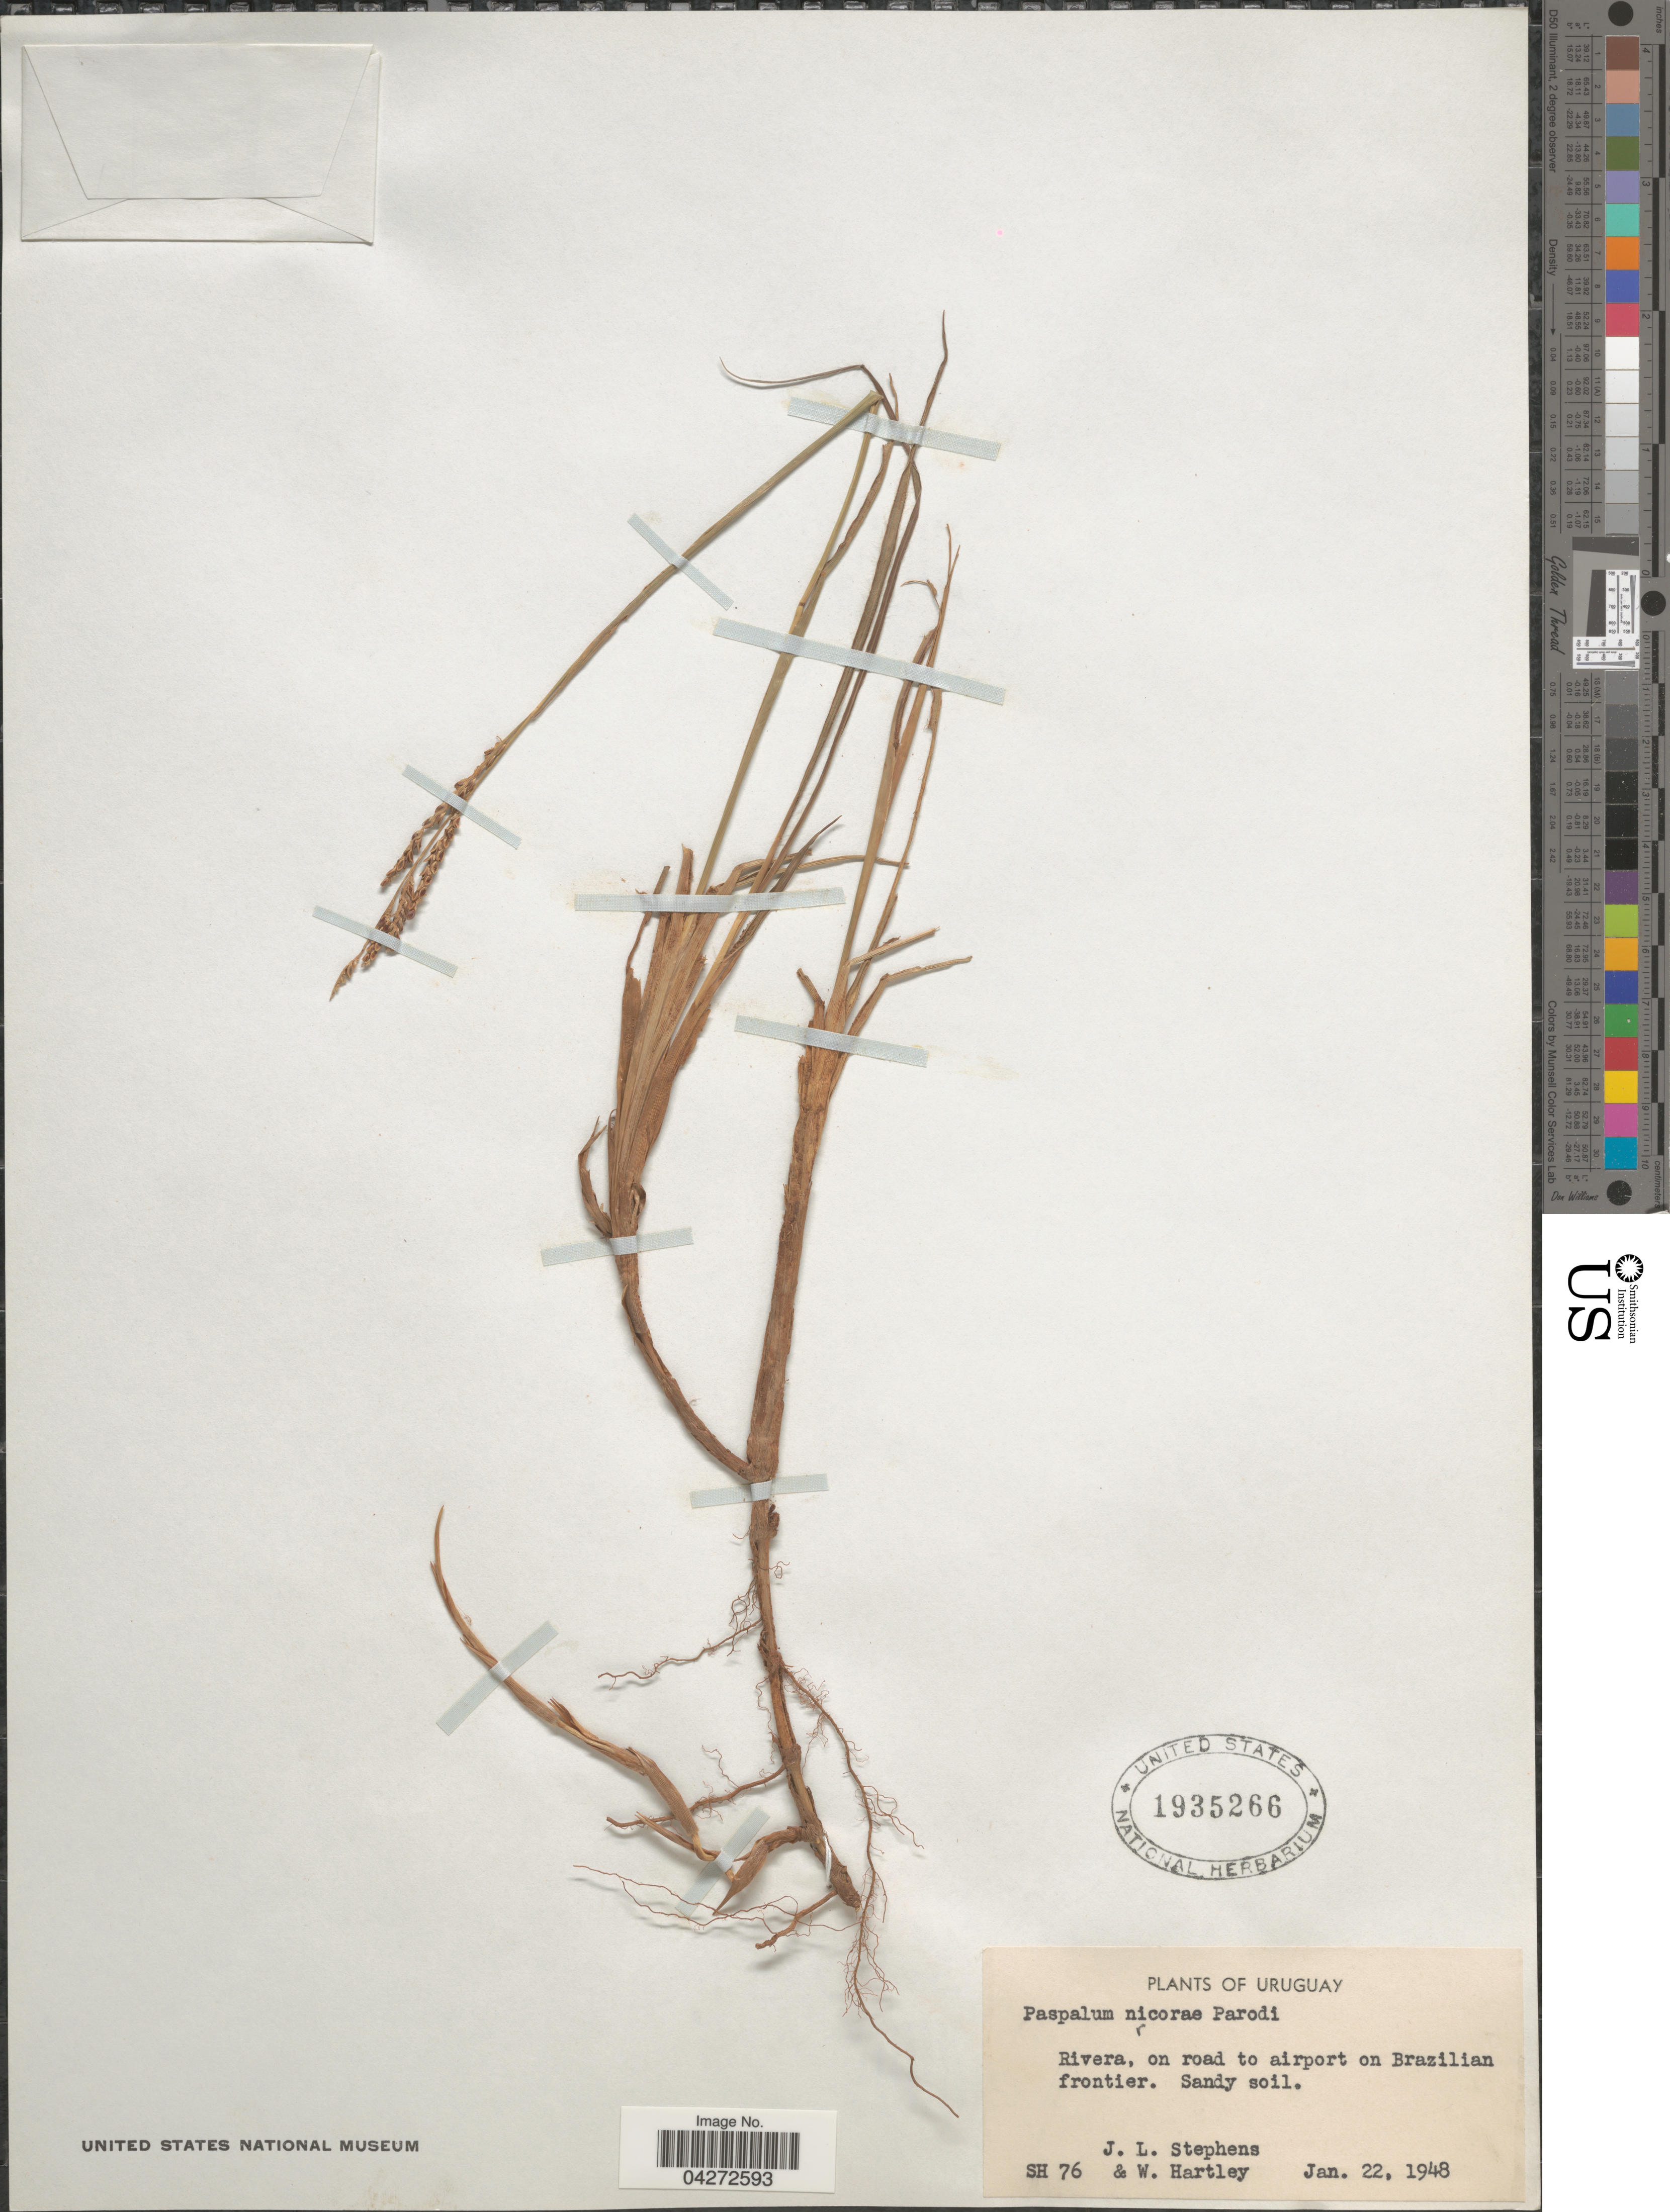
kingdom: Plantae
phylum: Tracheophyta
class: Liliopsida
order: Poales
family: Poaceae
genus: Paspalum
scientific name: Paspalum nicorae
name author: Parodi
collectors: J. Stephens & W. Hartley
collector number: SH76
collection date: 1948-01-22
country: Uruguay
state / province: Rivera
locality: On road to airport on Brazilian frontier. Sandy soil.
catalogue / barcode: US 1935266